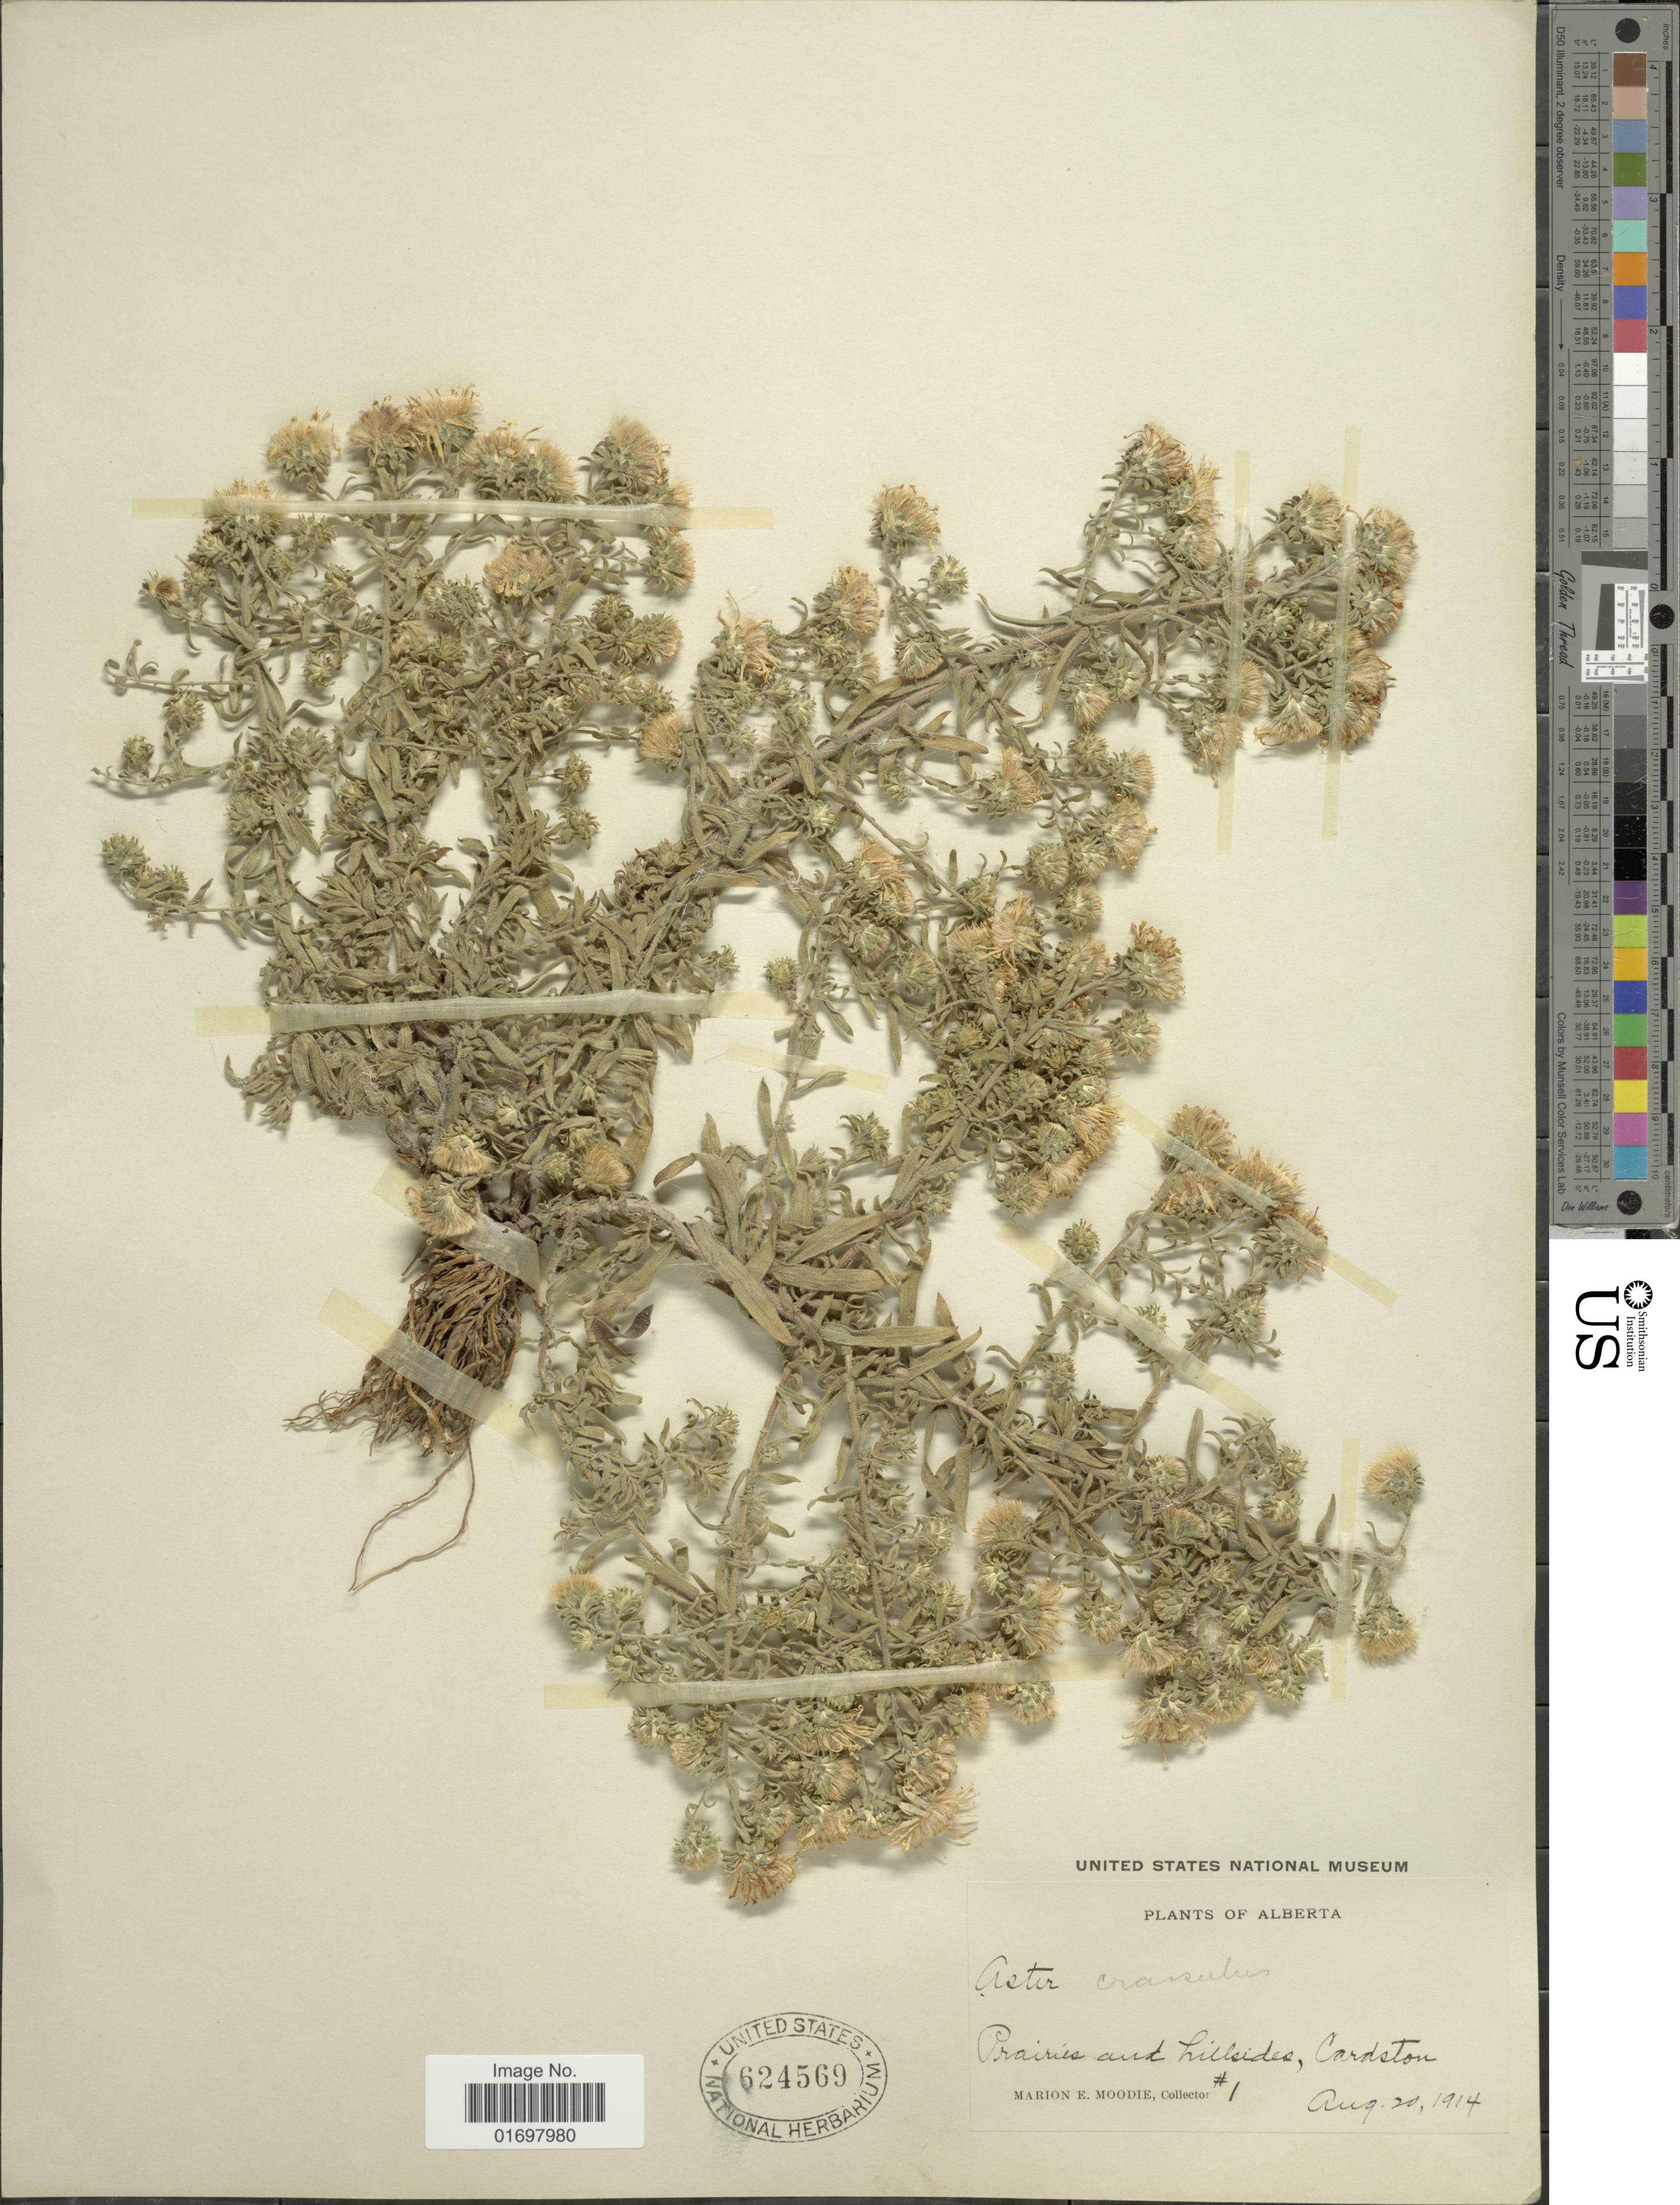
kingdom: Plantae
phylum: Tracheophyta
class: Magnoliopsida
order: Asterales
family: Asteraceae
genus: Symphyotrichum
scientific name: Symphyotrichum falcatum var. commutatum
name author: (Torr. & A. Gray) G.L. Nesom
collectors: M. E. Moodie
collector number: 1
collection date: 1914-08-20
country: Canada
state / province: Alberta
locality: Prairies and hillsides, Cardston.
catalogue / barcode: US 624569